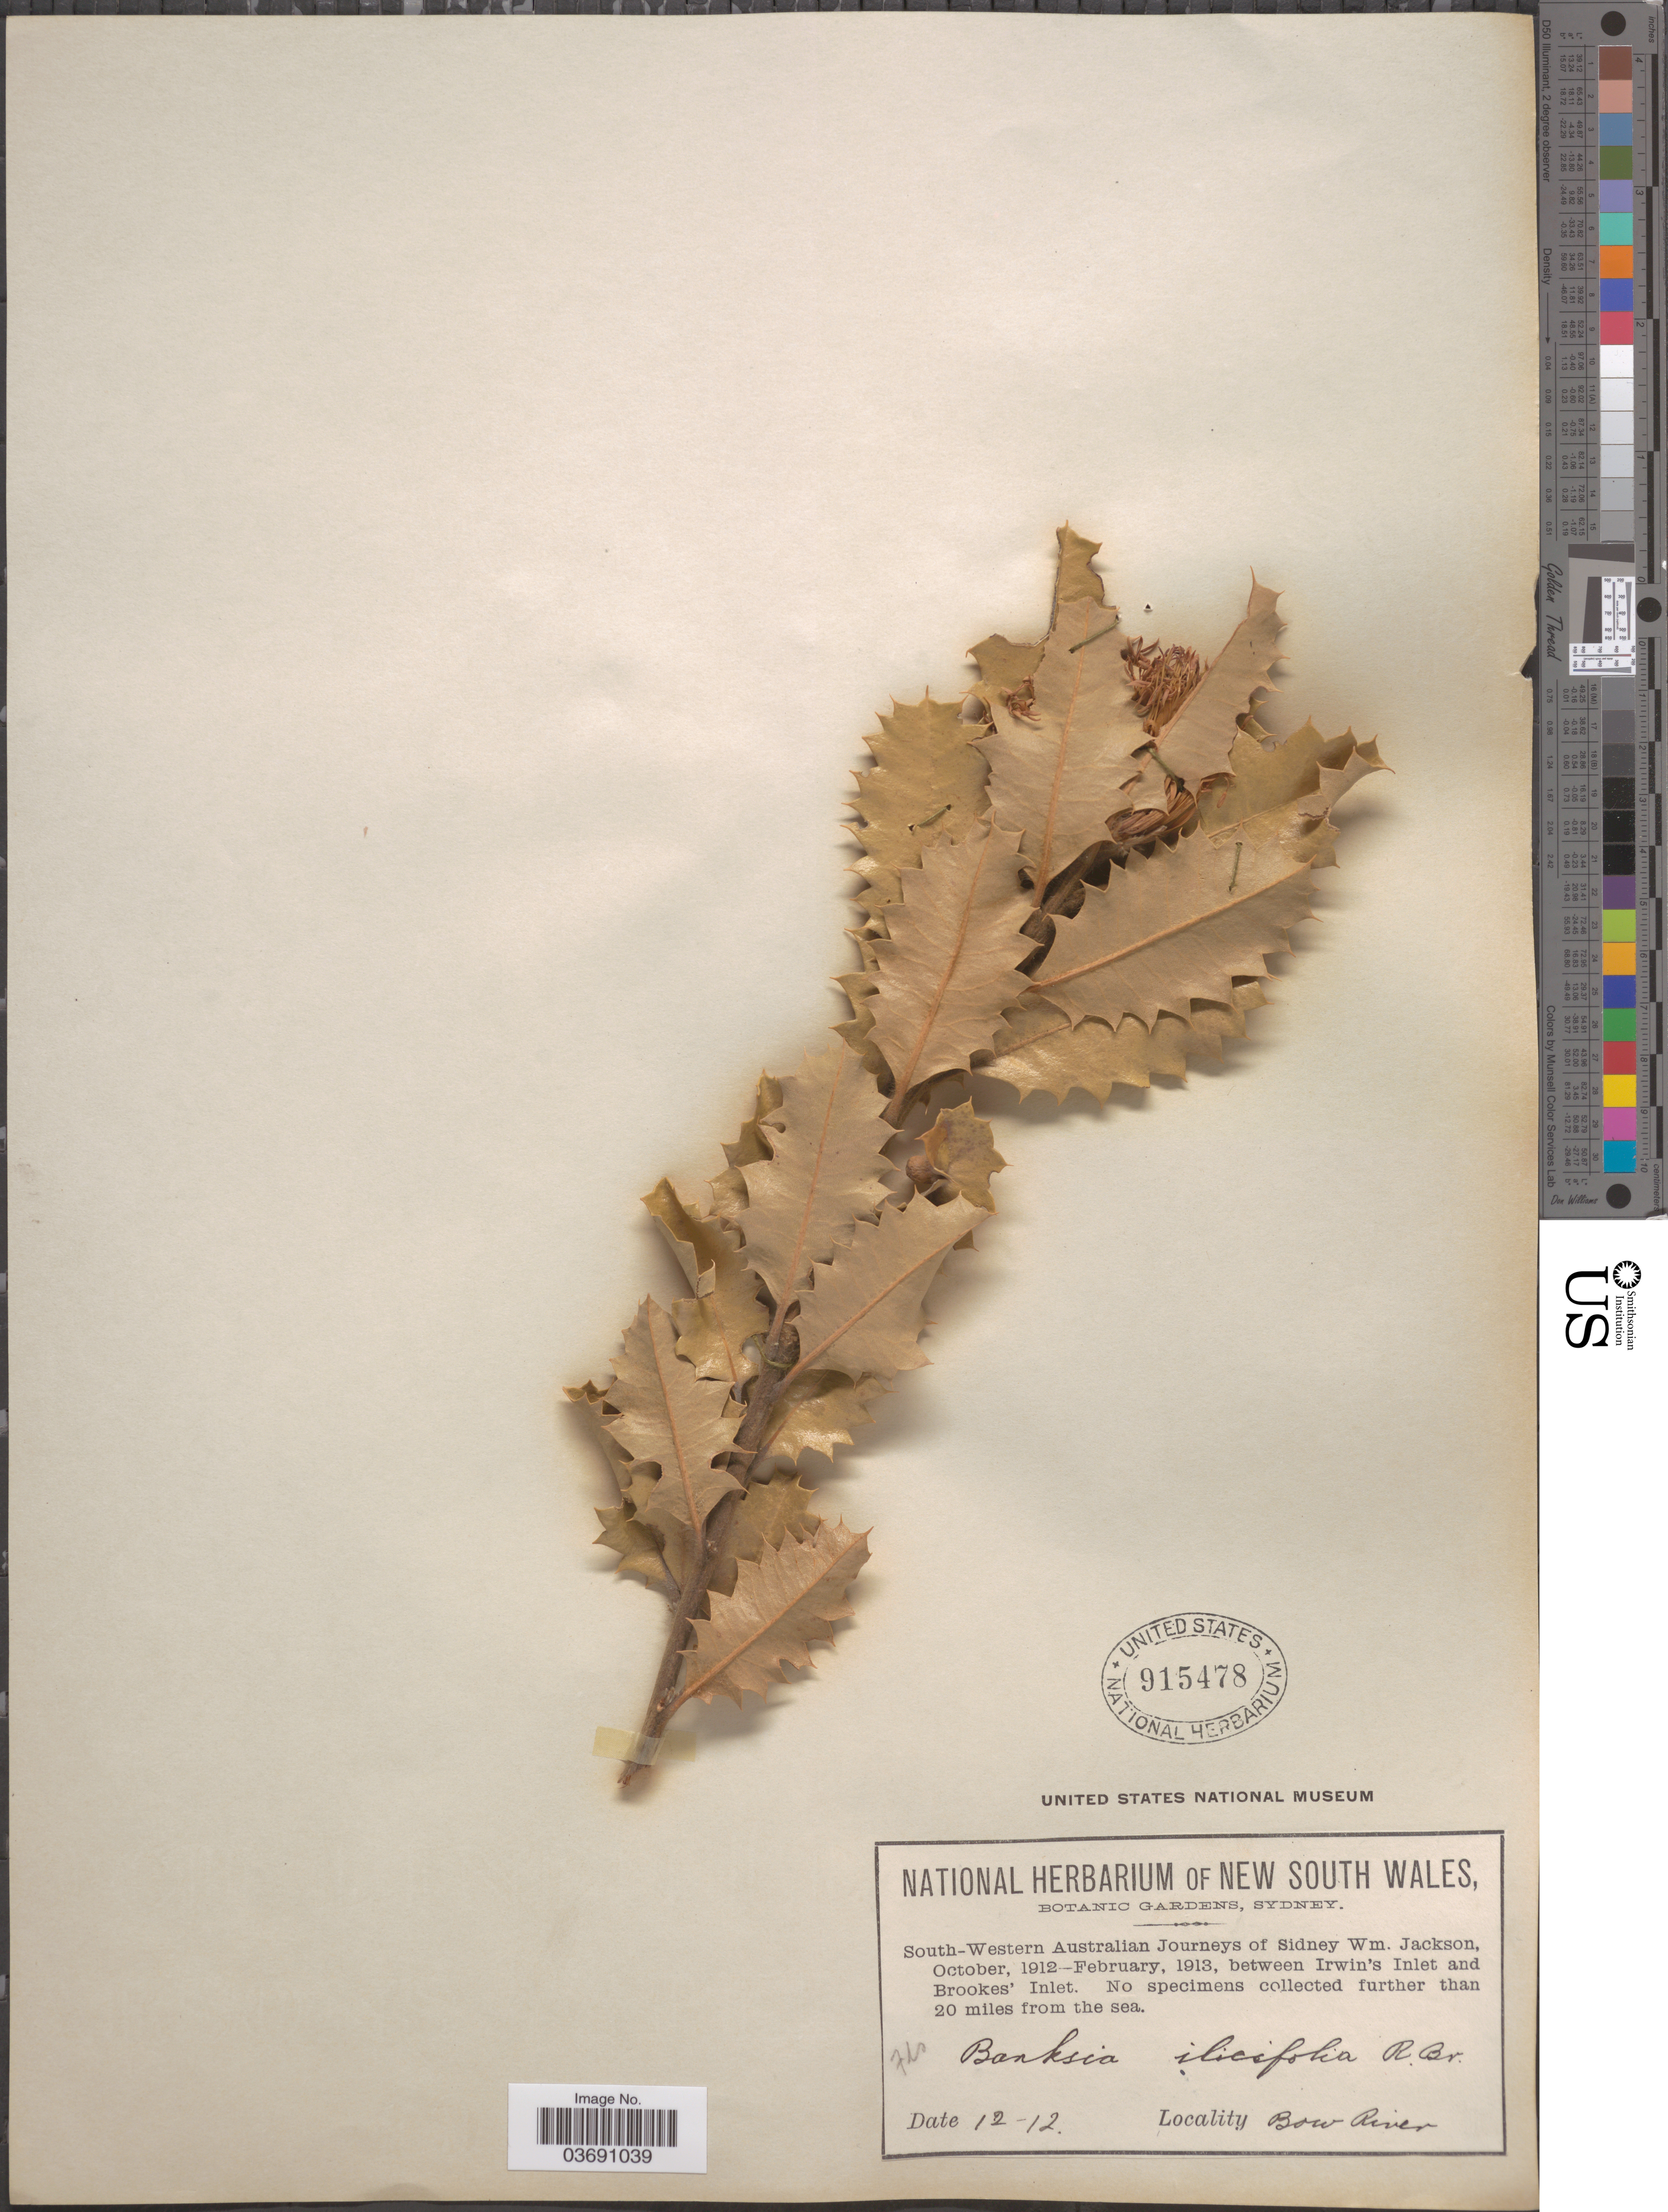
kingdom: Plantae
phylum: Tracheophyta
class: Magnoliopsida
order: Proteales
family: Proteaceae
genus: Banksia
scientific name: Banksia ilicifolia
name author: R. Br.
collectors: Jackson, S. W.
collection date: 1912-12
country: Australia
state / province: Western Australia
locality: South-Western Australian. Between Irwin's Inlet and Brookes' Inlet. No specimens collected further than 20 miles from the sea. Bow River.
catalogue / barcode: US 915478